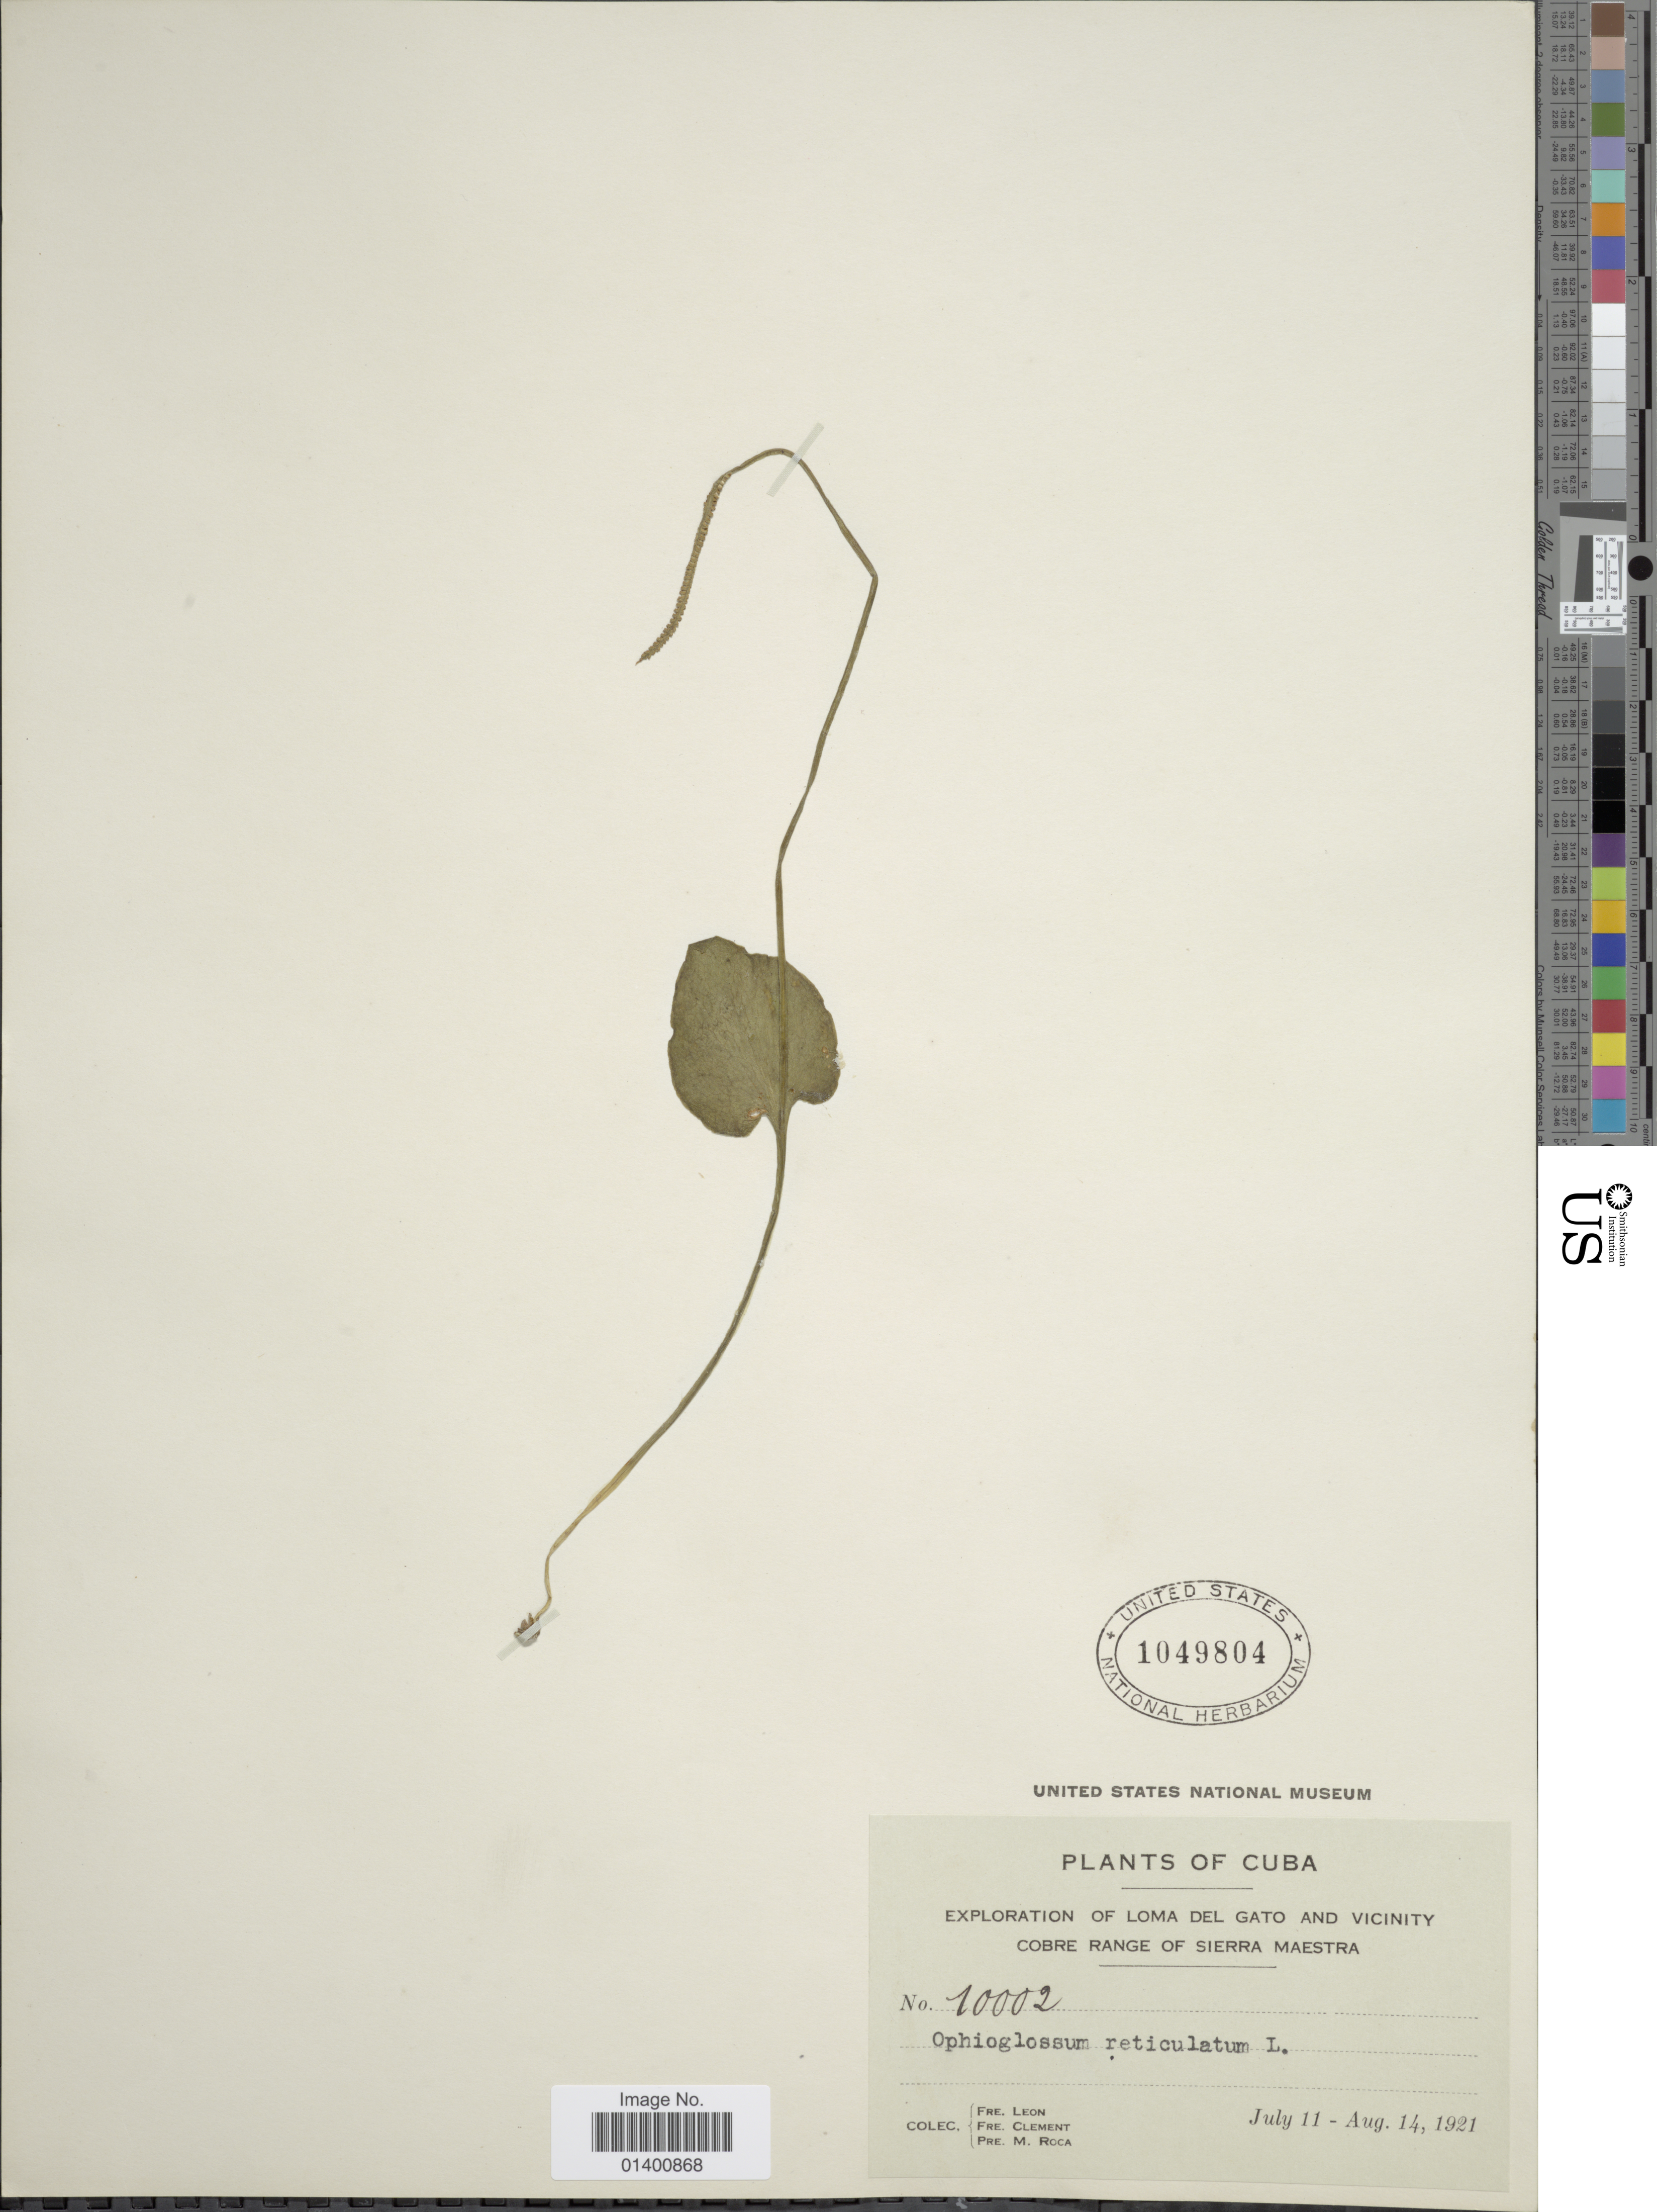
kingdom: Plantae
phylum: Tracheophyta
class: Polypodiopsida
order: Ophioglossales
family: Ophioglossaceae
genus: Ophioglossum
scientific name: Ophioglossum reticulatum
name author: L.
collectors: F. Leon, B. Clement & P. Roca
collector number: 10002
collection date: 1921-07-11/1921-08-14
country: Cuba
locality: Loma del Gato and vicinity, Cobre Range of Sierra Maestra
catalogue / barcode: US 1049804